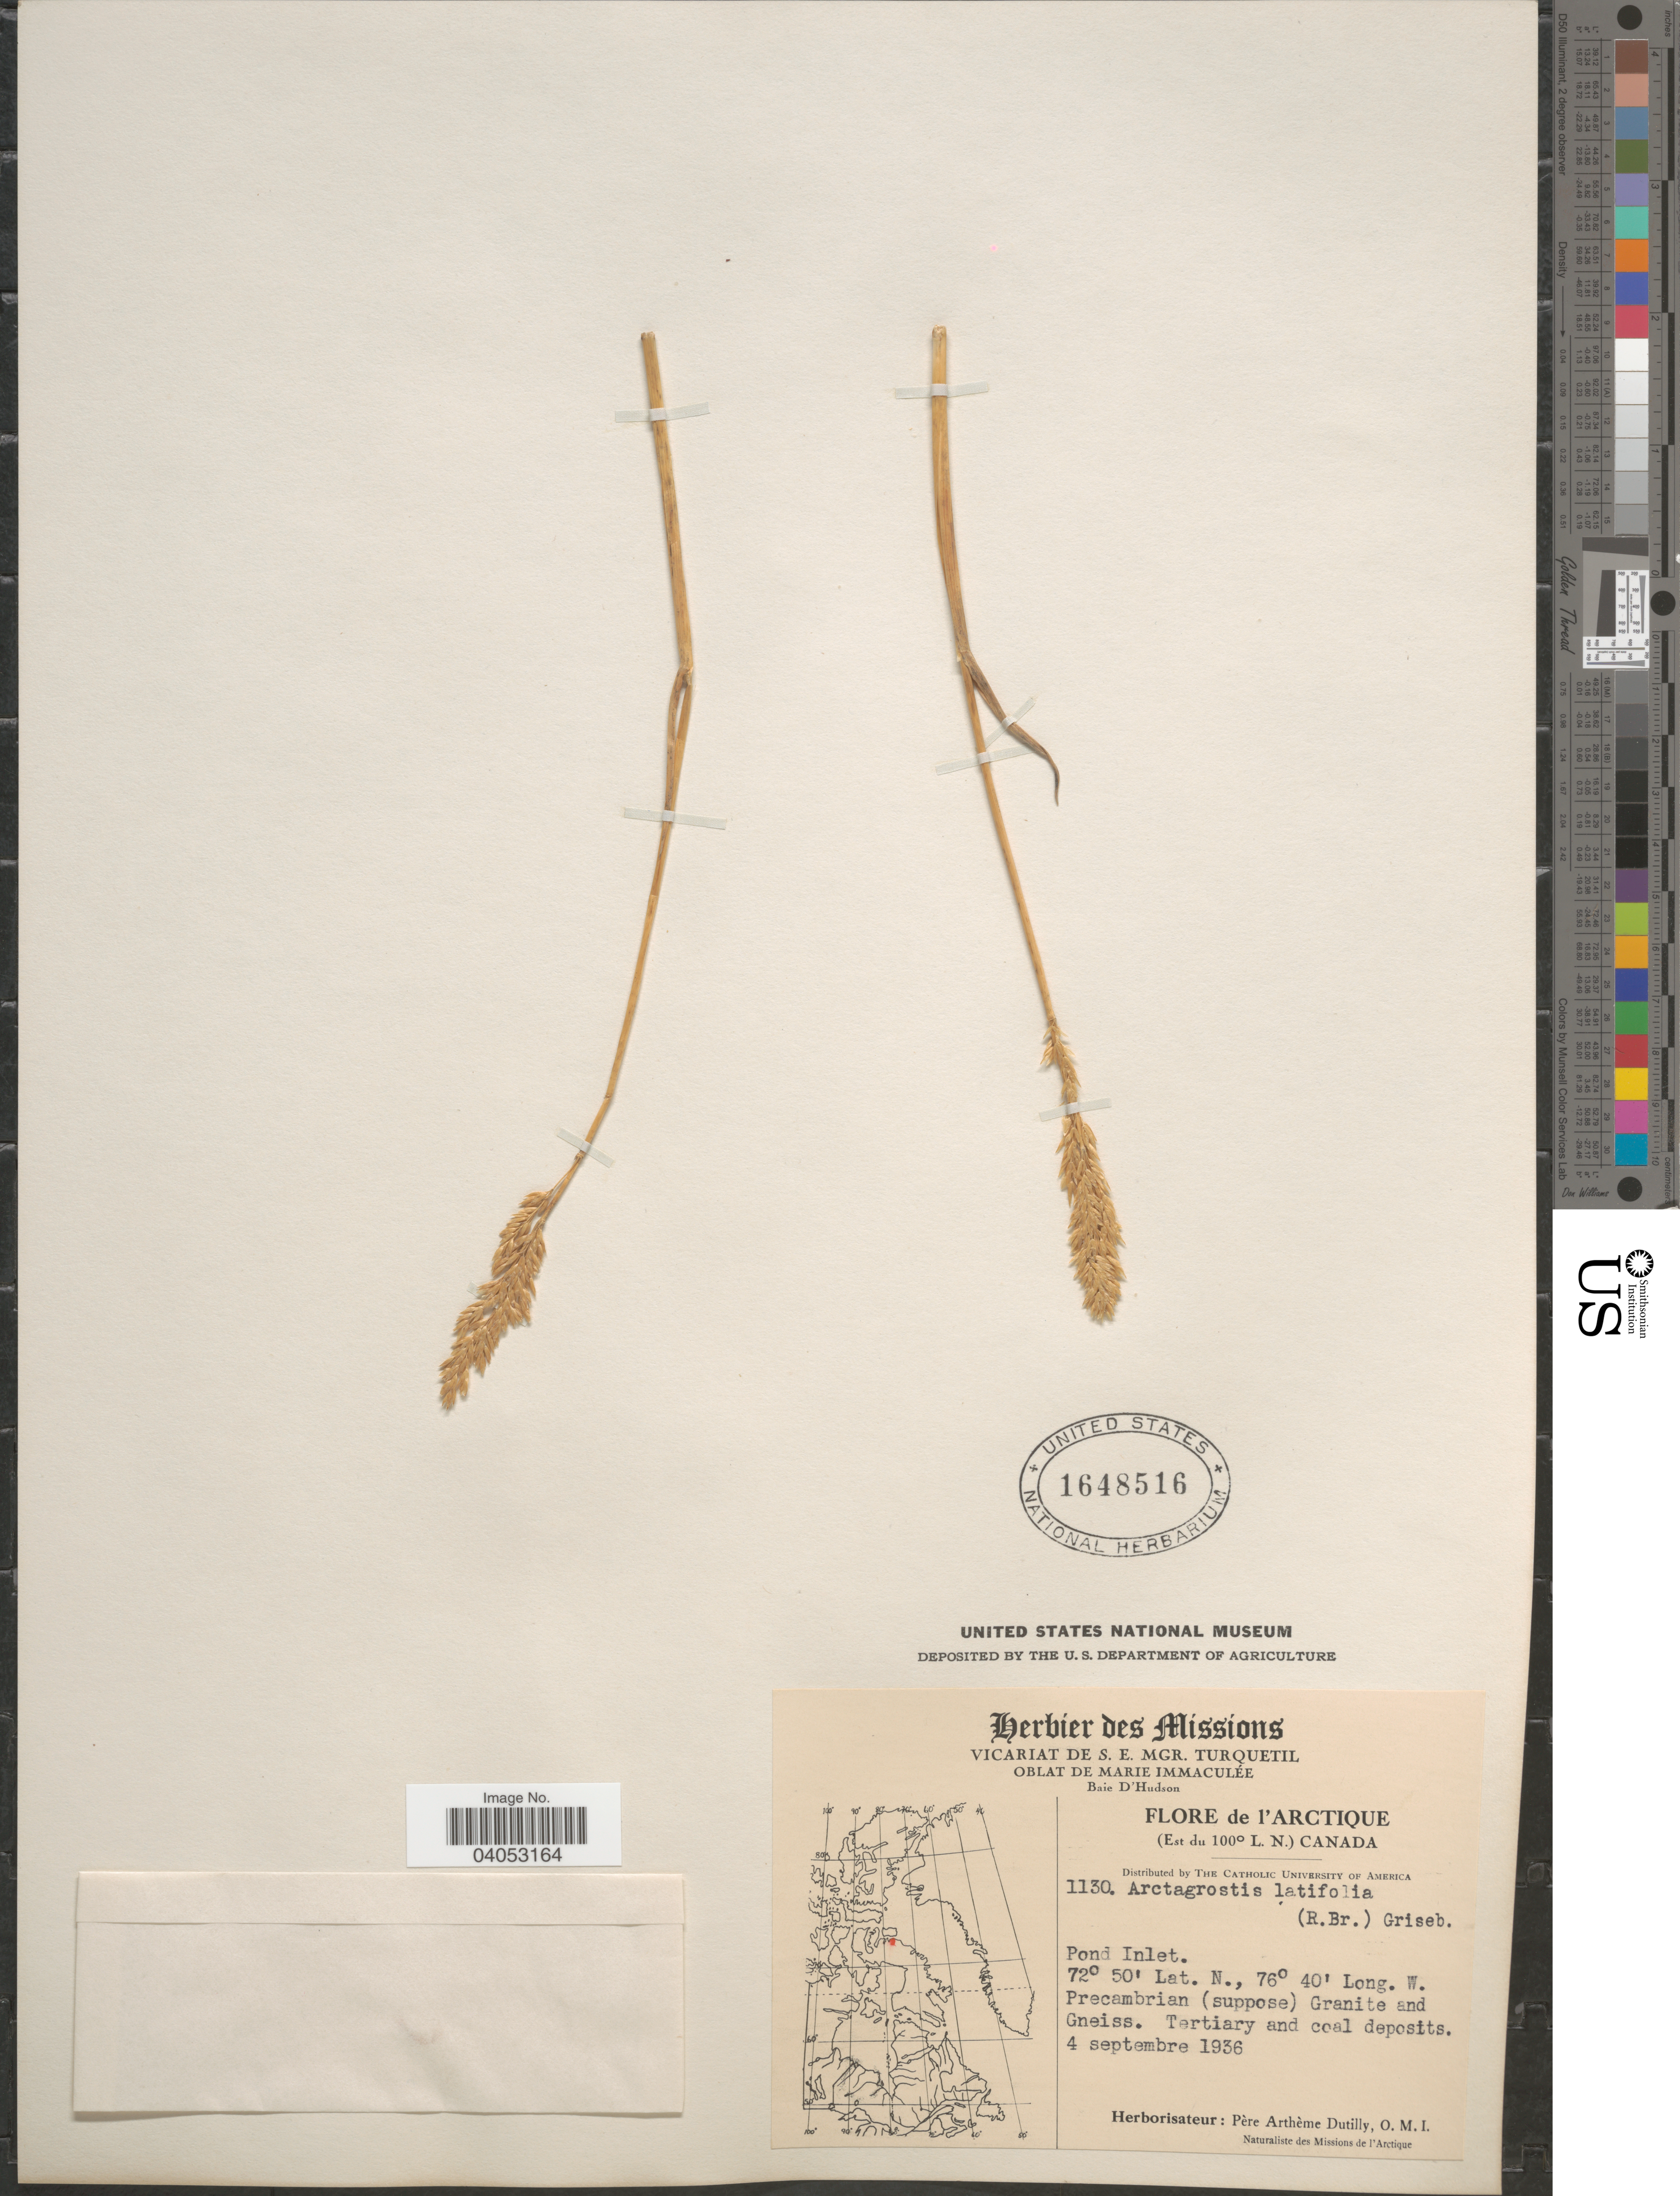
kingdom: Plantae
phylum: Tracheophyta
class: Liliopsida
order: Poales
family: Poaceae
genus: Arctagrostis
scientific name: Arctagrostis latifolia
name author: (R. Br.) Griseb.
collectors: P. Dutilly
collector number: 1130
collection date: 1936-09-04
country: Canada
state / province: Nunavut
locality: L'Arctique. (Est du 100º L. N.). Pond Inlet.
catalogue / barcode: US 1648516